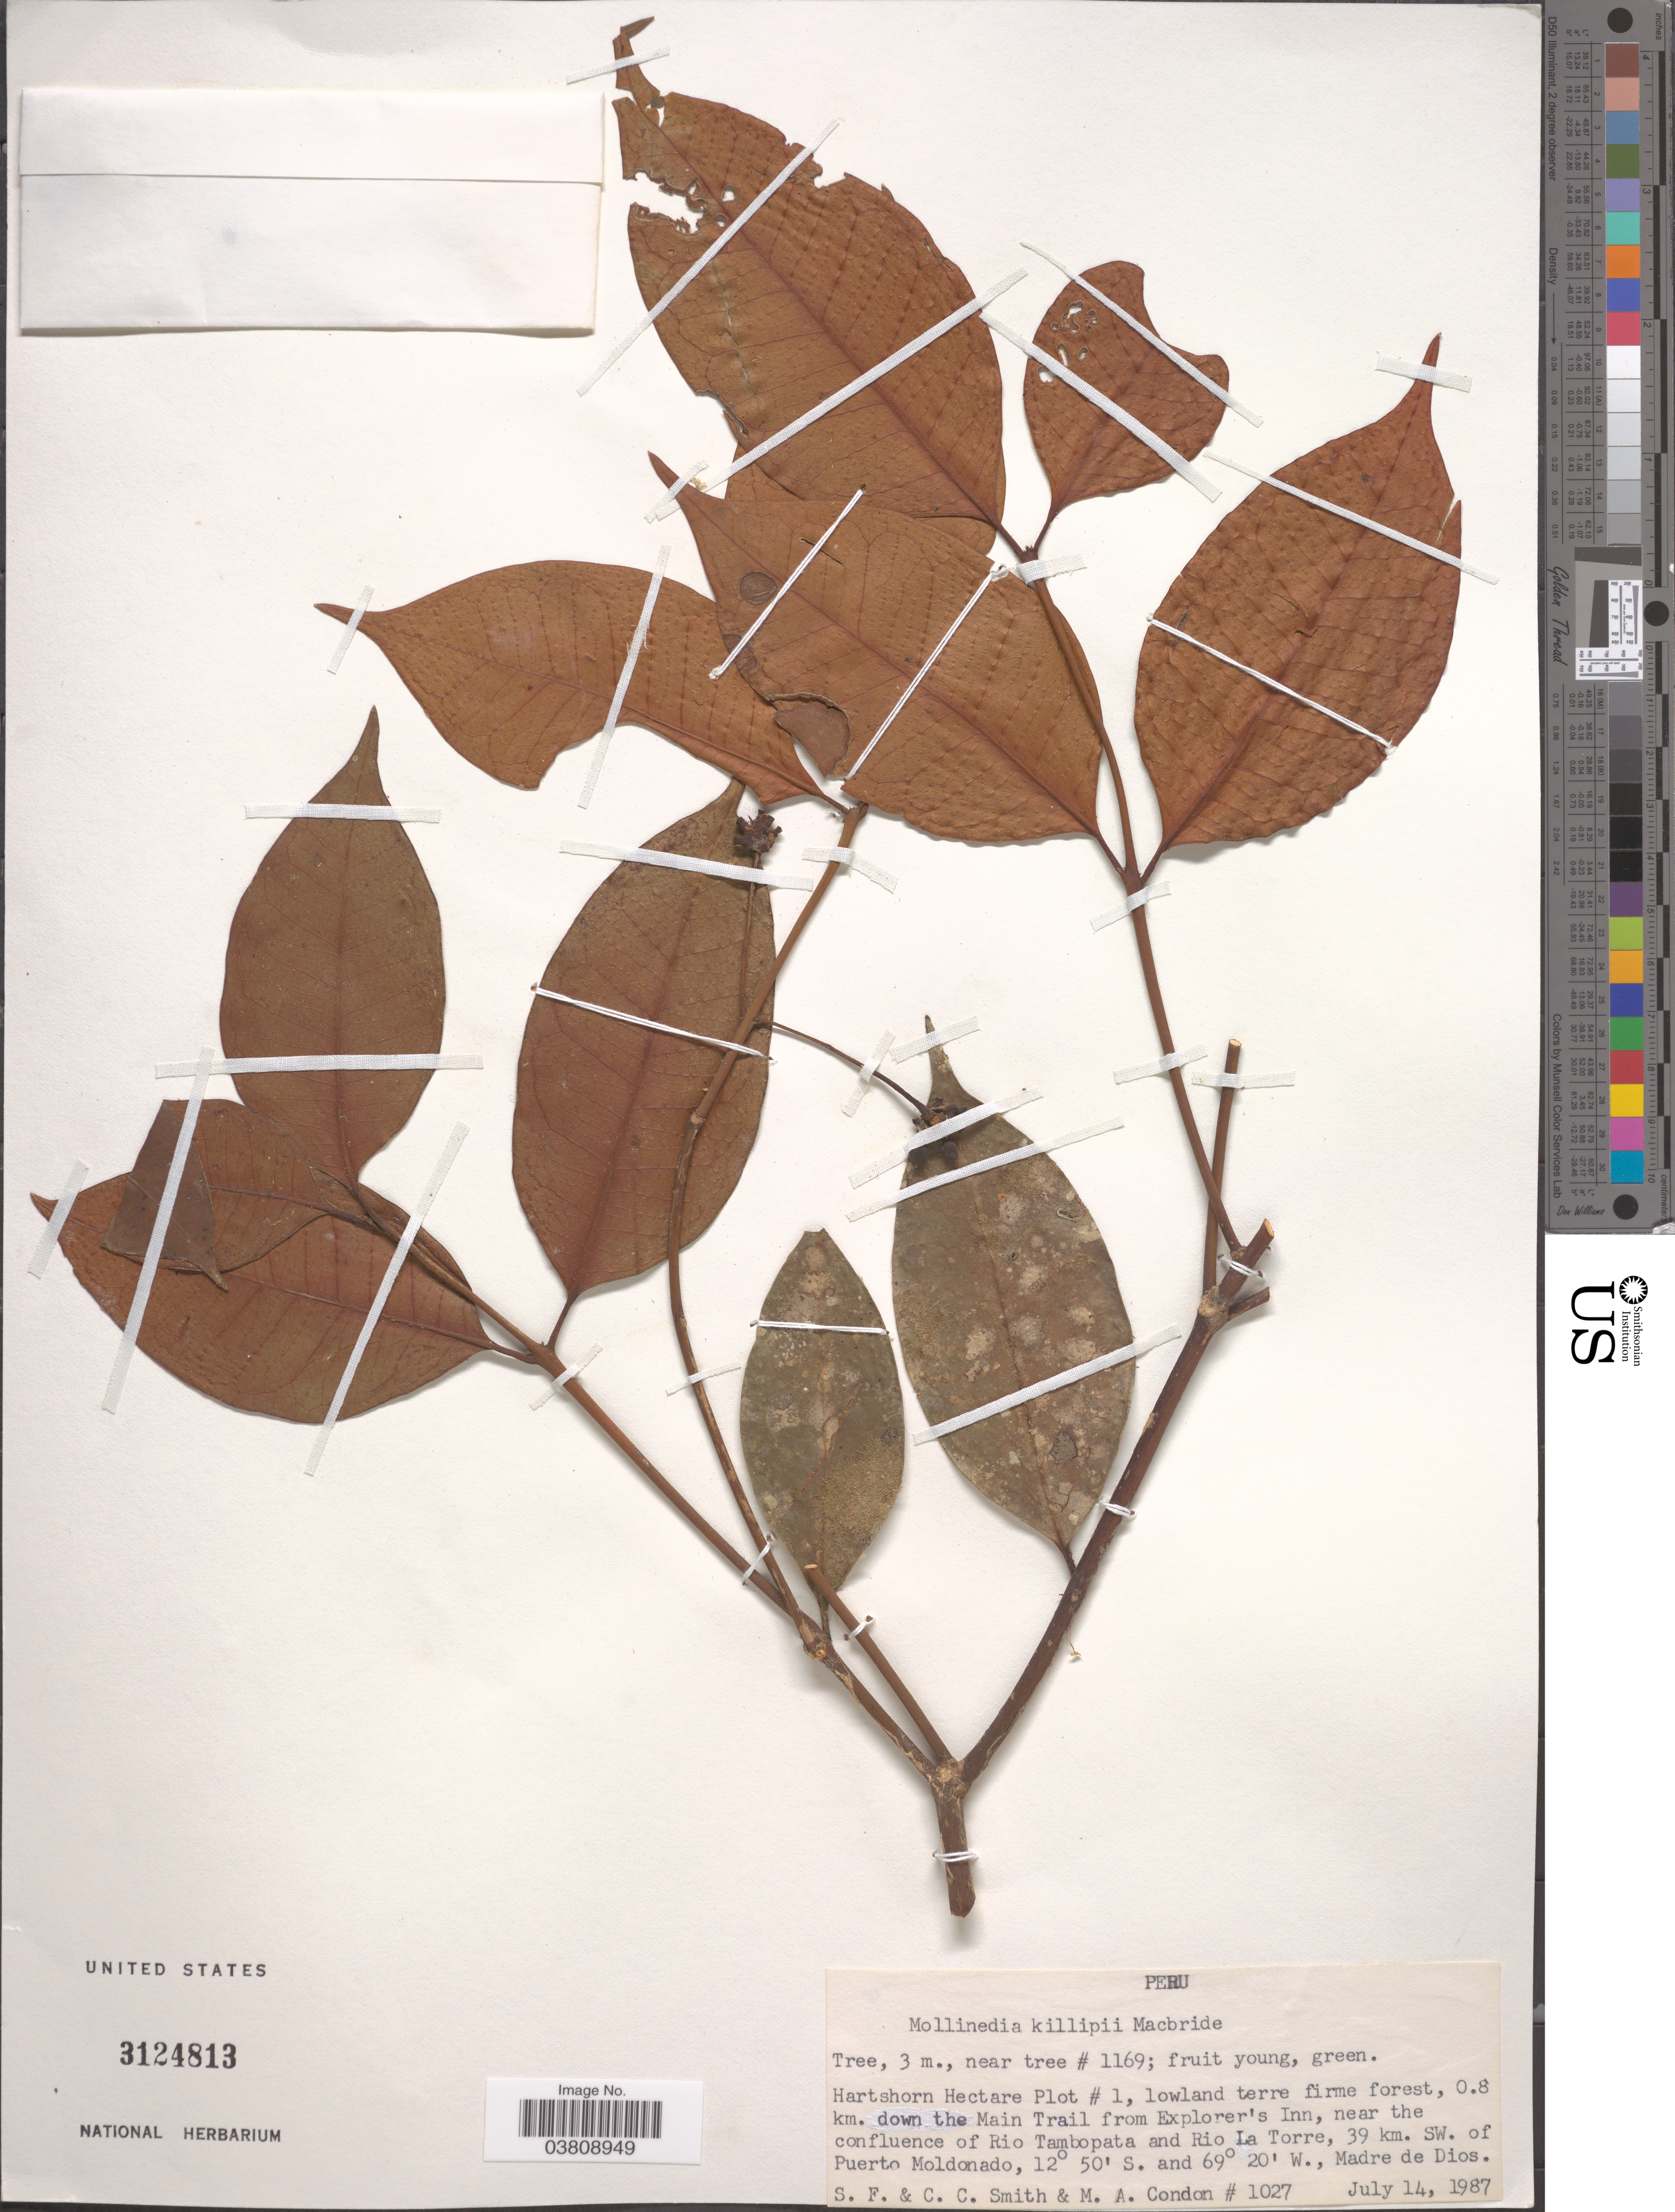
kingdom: Plantae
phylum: Tracheophyta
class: Magnoliopsida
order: Laurales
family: Monimiaceae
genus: Mollinedia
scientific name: Mollinedia killipii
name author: J.F. Macbr.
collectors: S.F. Smith, C. C. Smith & M. Condon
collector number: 1027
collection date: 1987-07-14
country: Peru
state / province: Madre de Dios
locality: Hartshorn Hectare Plot # 1, lowland terre firme forest, 0.8 km. down the Main Trail from Explorer's Inn, near the confluence of Rio Tambopata and Rio La Torre, 39 km. SW. of Puerto Moldonado.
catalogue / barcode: US 3124813